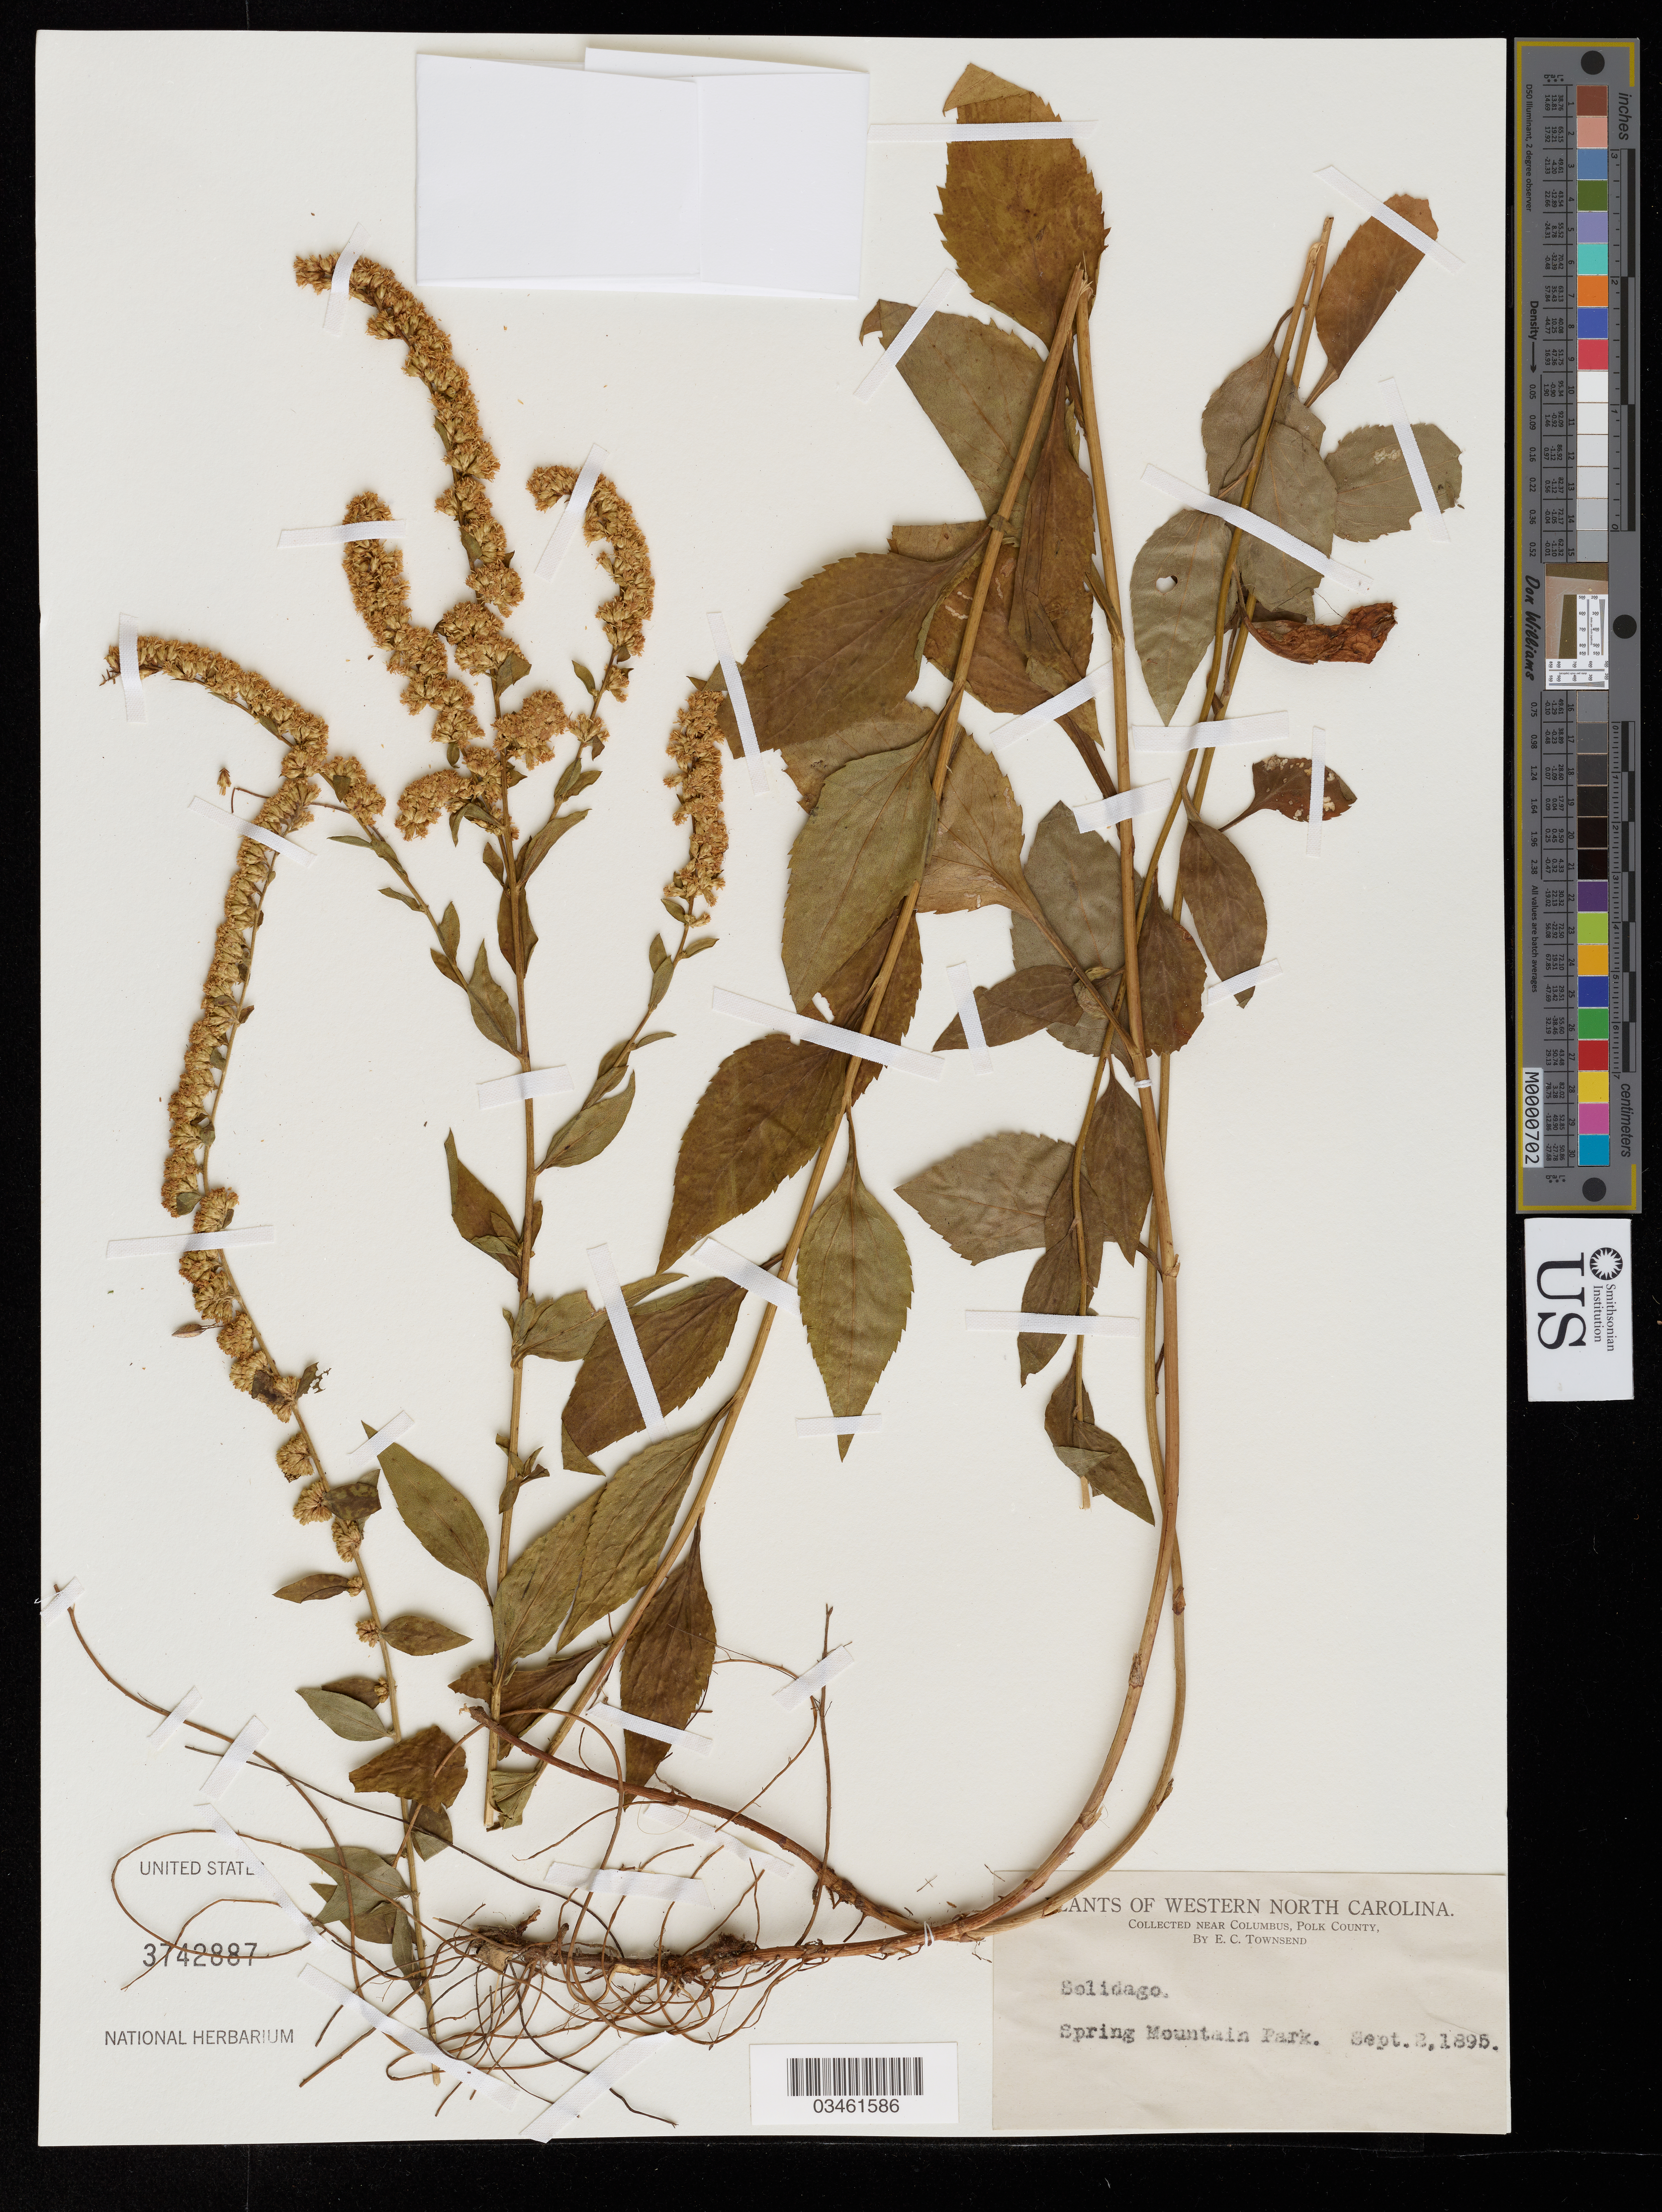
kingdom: Plantae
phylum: Tracheophyta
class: Magnoliopsida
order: Asterales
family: Asteraceae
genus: Solidago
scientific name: Solidago sp.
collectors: E. C. Townsend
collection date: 1895-09-02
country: United States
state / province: North Carolina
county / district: Polk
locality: Western North Carolina. Near Columbus, Polk County. Spring Mountain Park.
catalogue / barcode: US 3742887